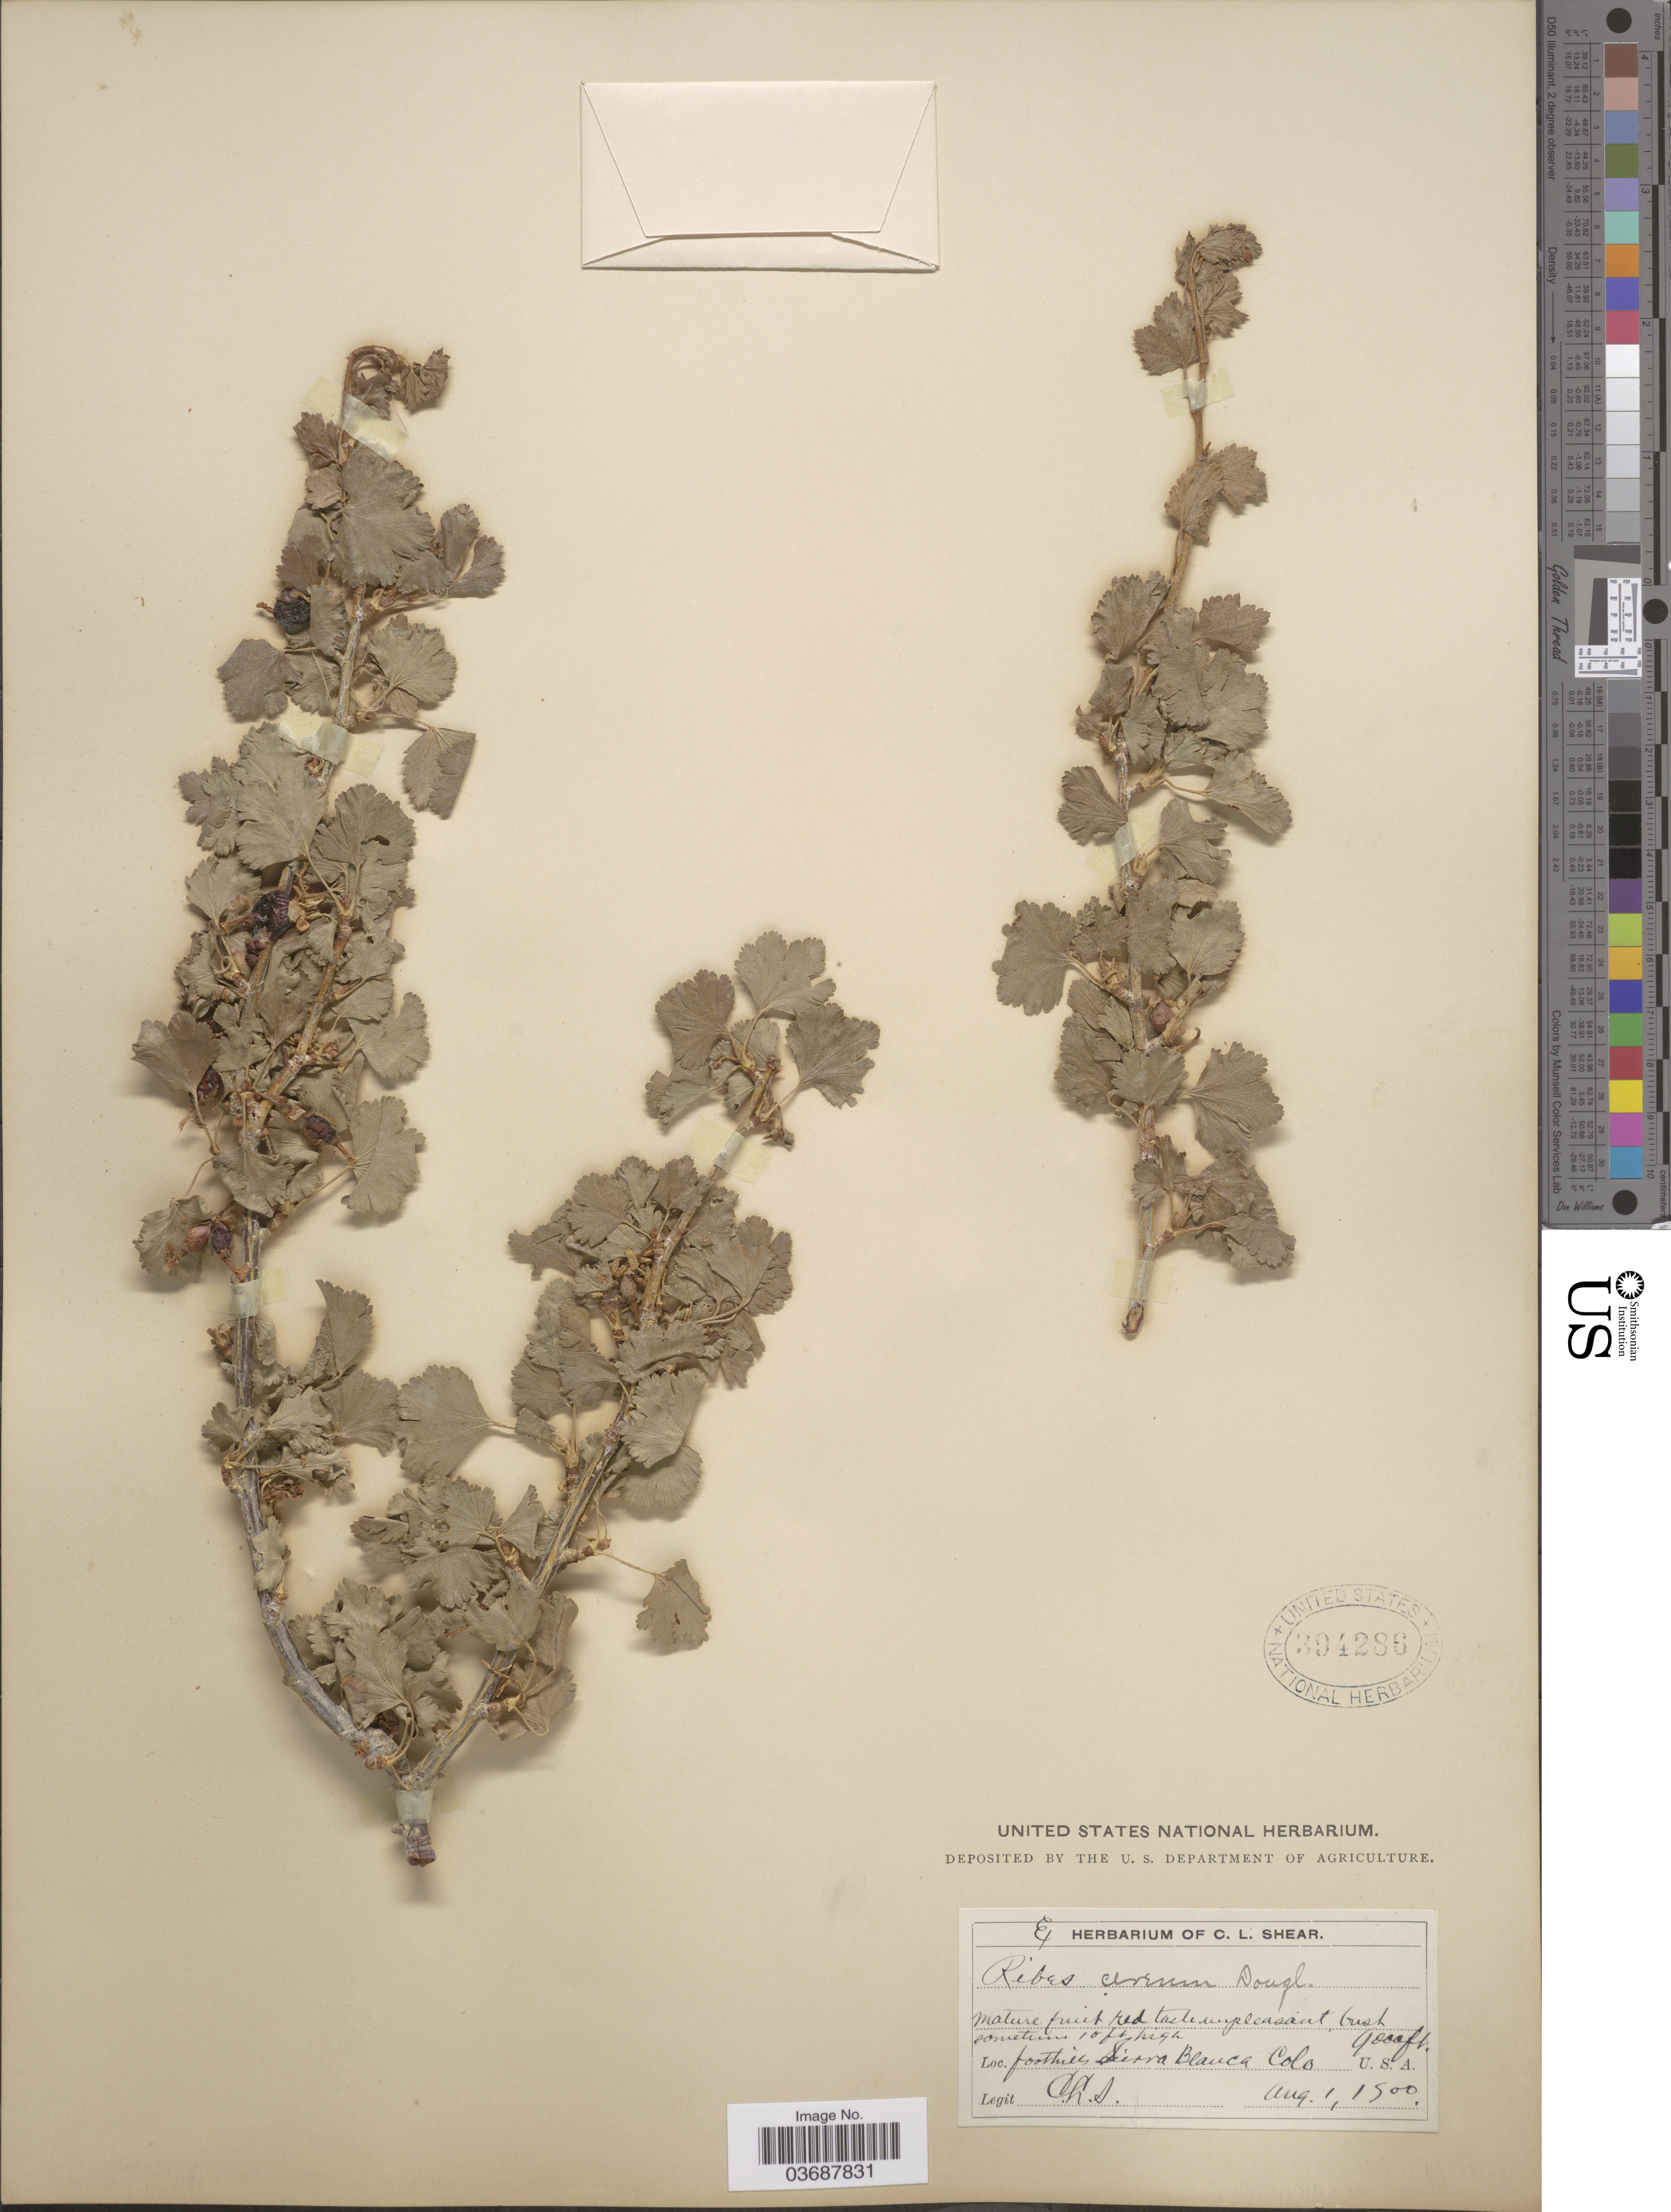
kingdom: Plantae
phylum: Tracheophyta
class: Magnoliopsida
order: Saxifragales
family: Grossulariaceae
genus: Ribes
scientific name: Ribes inebrians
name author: Lindl.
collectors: C. L. Shear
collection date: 1900-08-01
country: United States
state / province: Colorado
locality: Foothills Sierra Blanca.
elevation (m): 2743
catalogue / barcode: US 394286